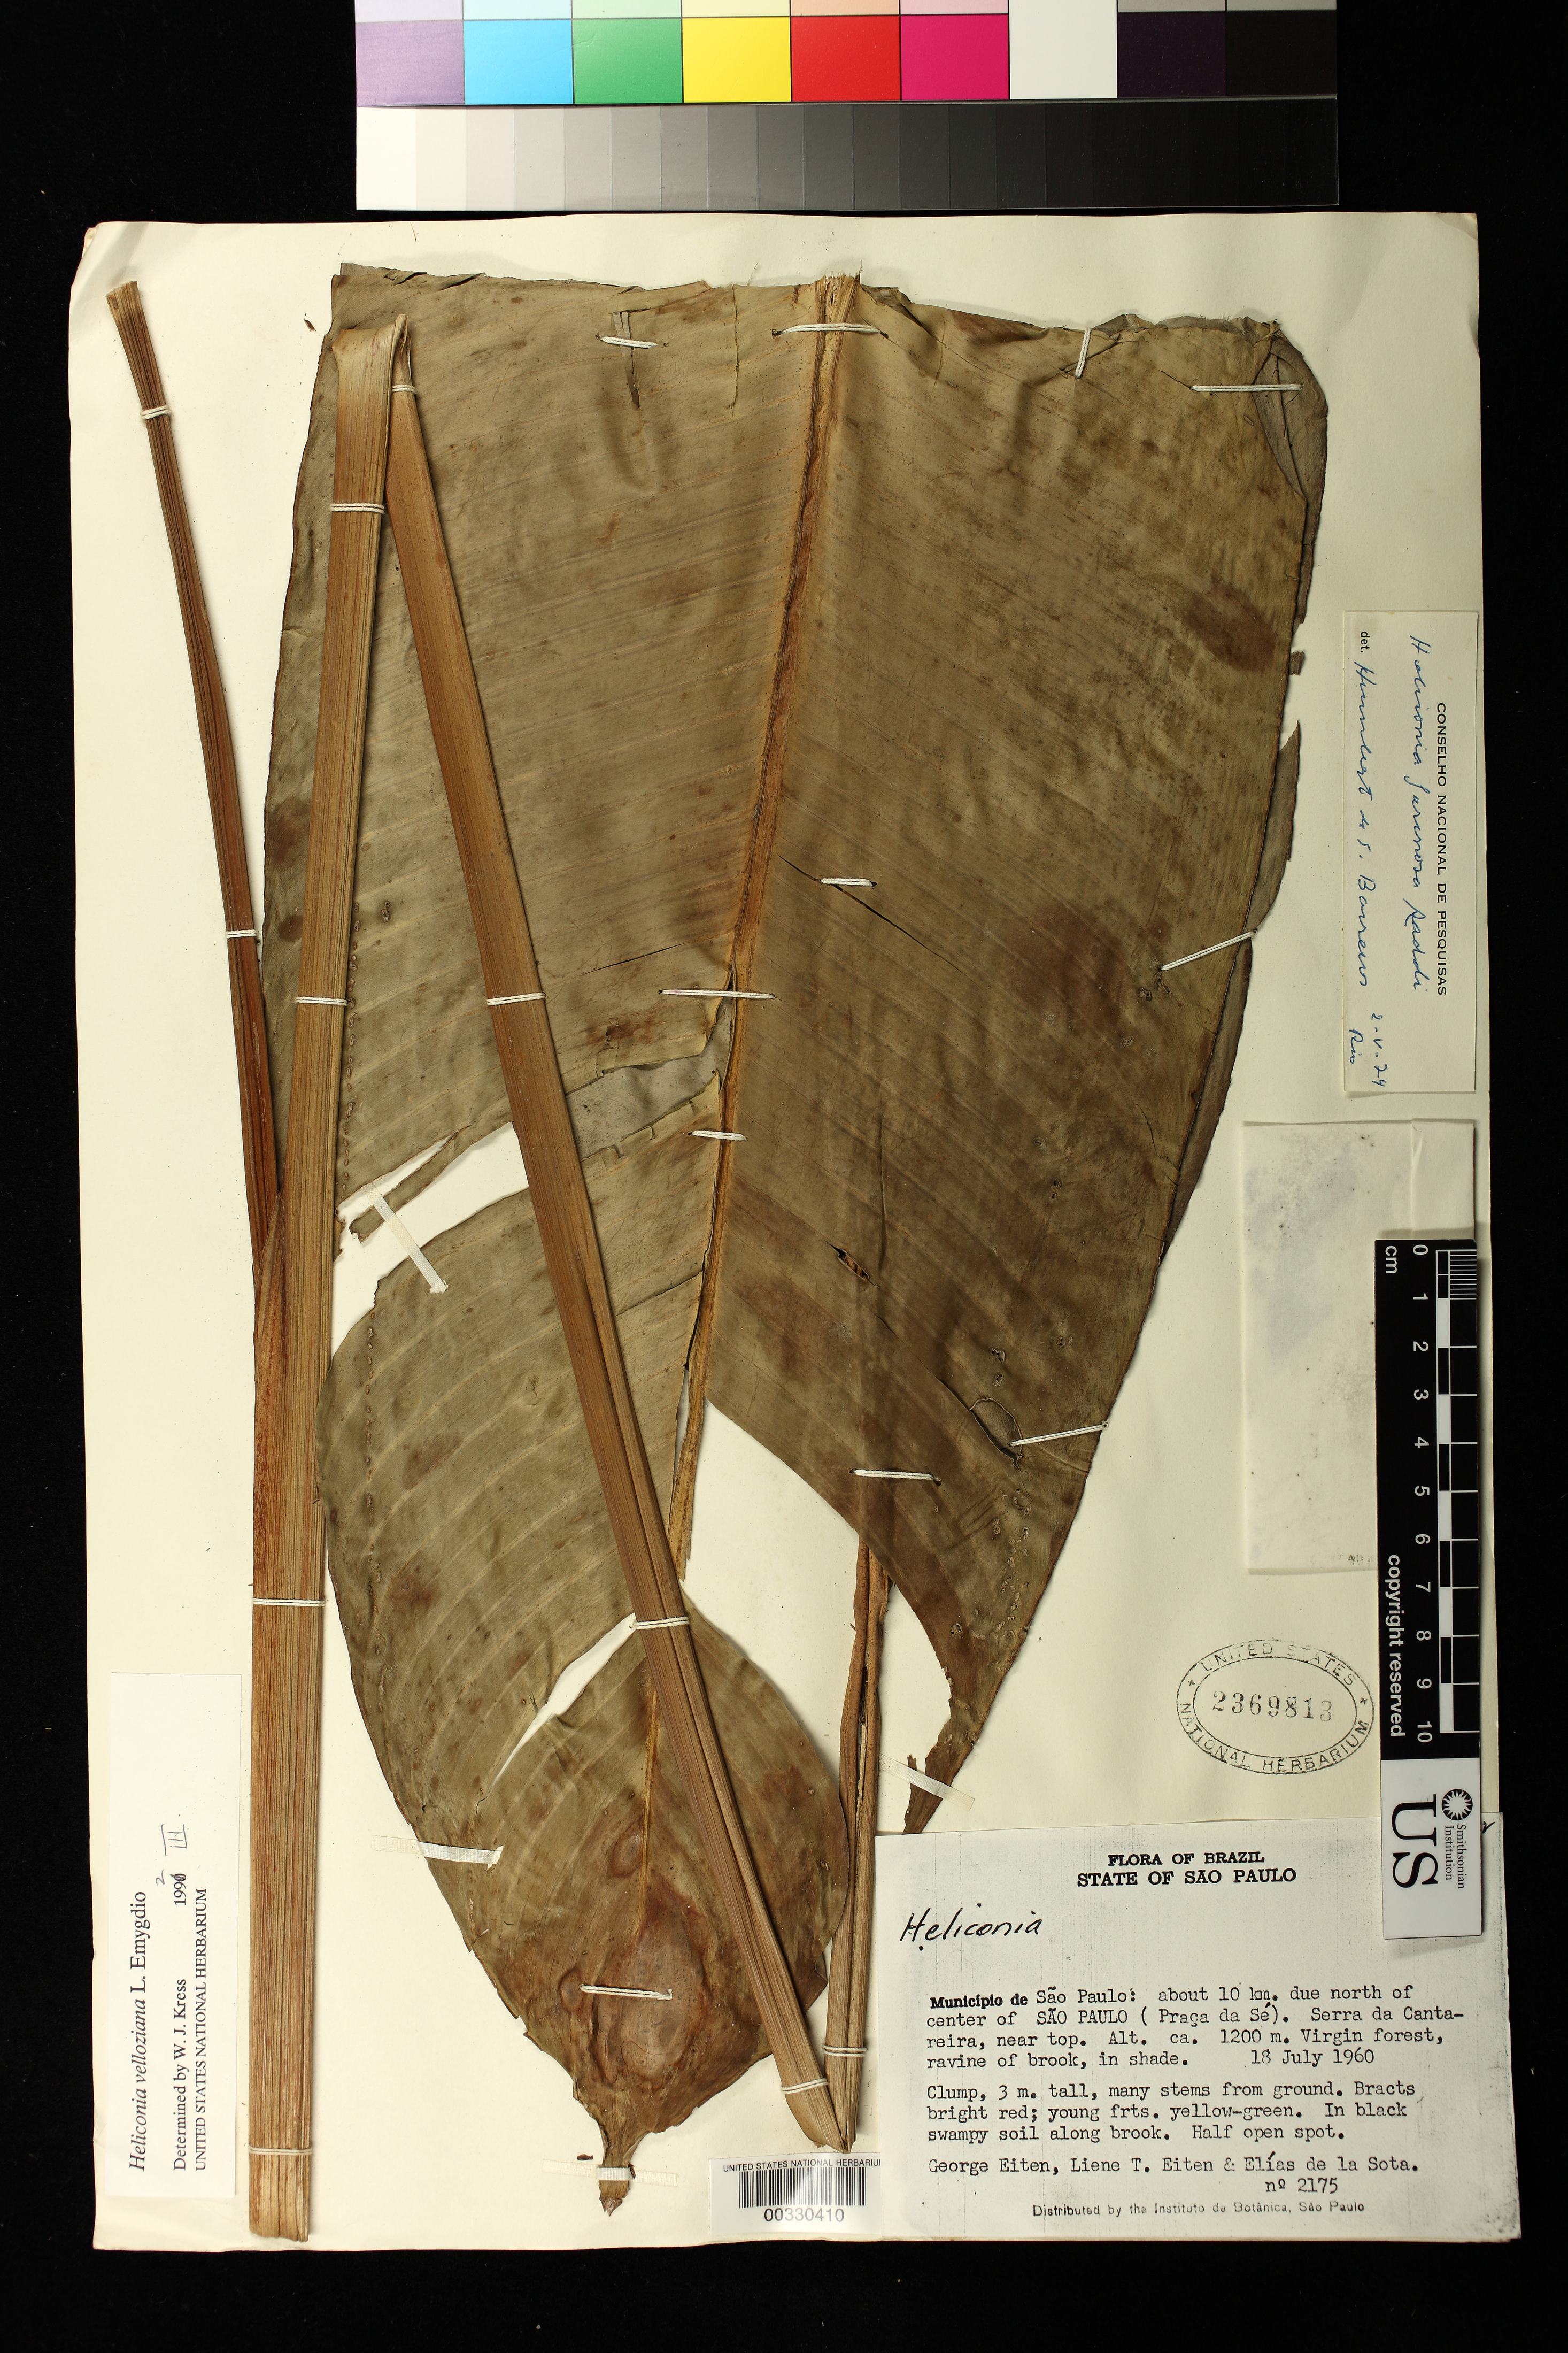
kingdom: Plantae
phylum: Tracheophyta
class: Liliopsida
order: Zingiberales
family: Heliconiaceae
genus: Heliconia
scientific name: Heliconia velloziana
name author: Emygdio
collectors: G. Eiten, L. T. Eiten & E. R. de la Sota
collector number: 2175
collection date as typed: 18 Jul 1960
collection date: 1960-07-18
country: Brazil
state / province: São Paulo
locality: Mun of sao paulo, about 10 km due n of center of sao paulo (praca da se), serra da cantareira, near top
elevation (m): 1200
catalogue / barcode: US 2369813